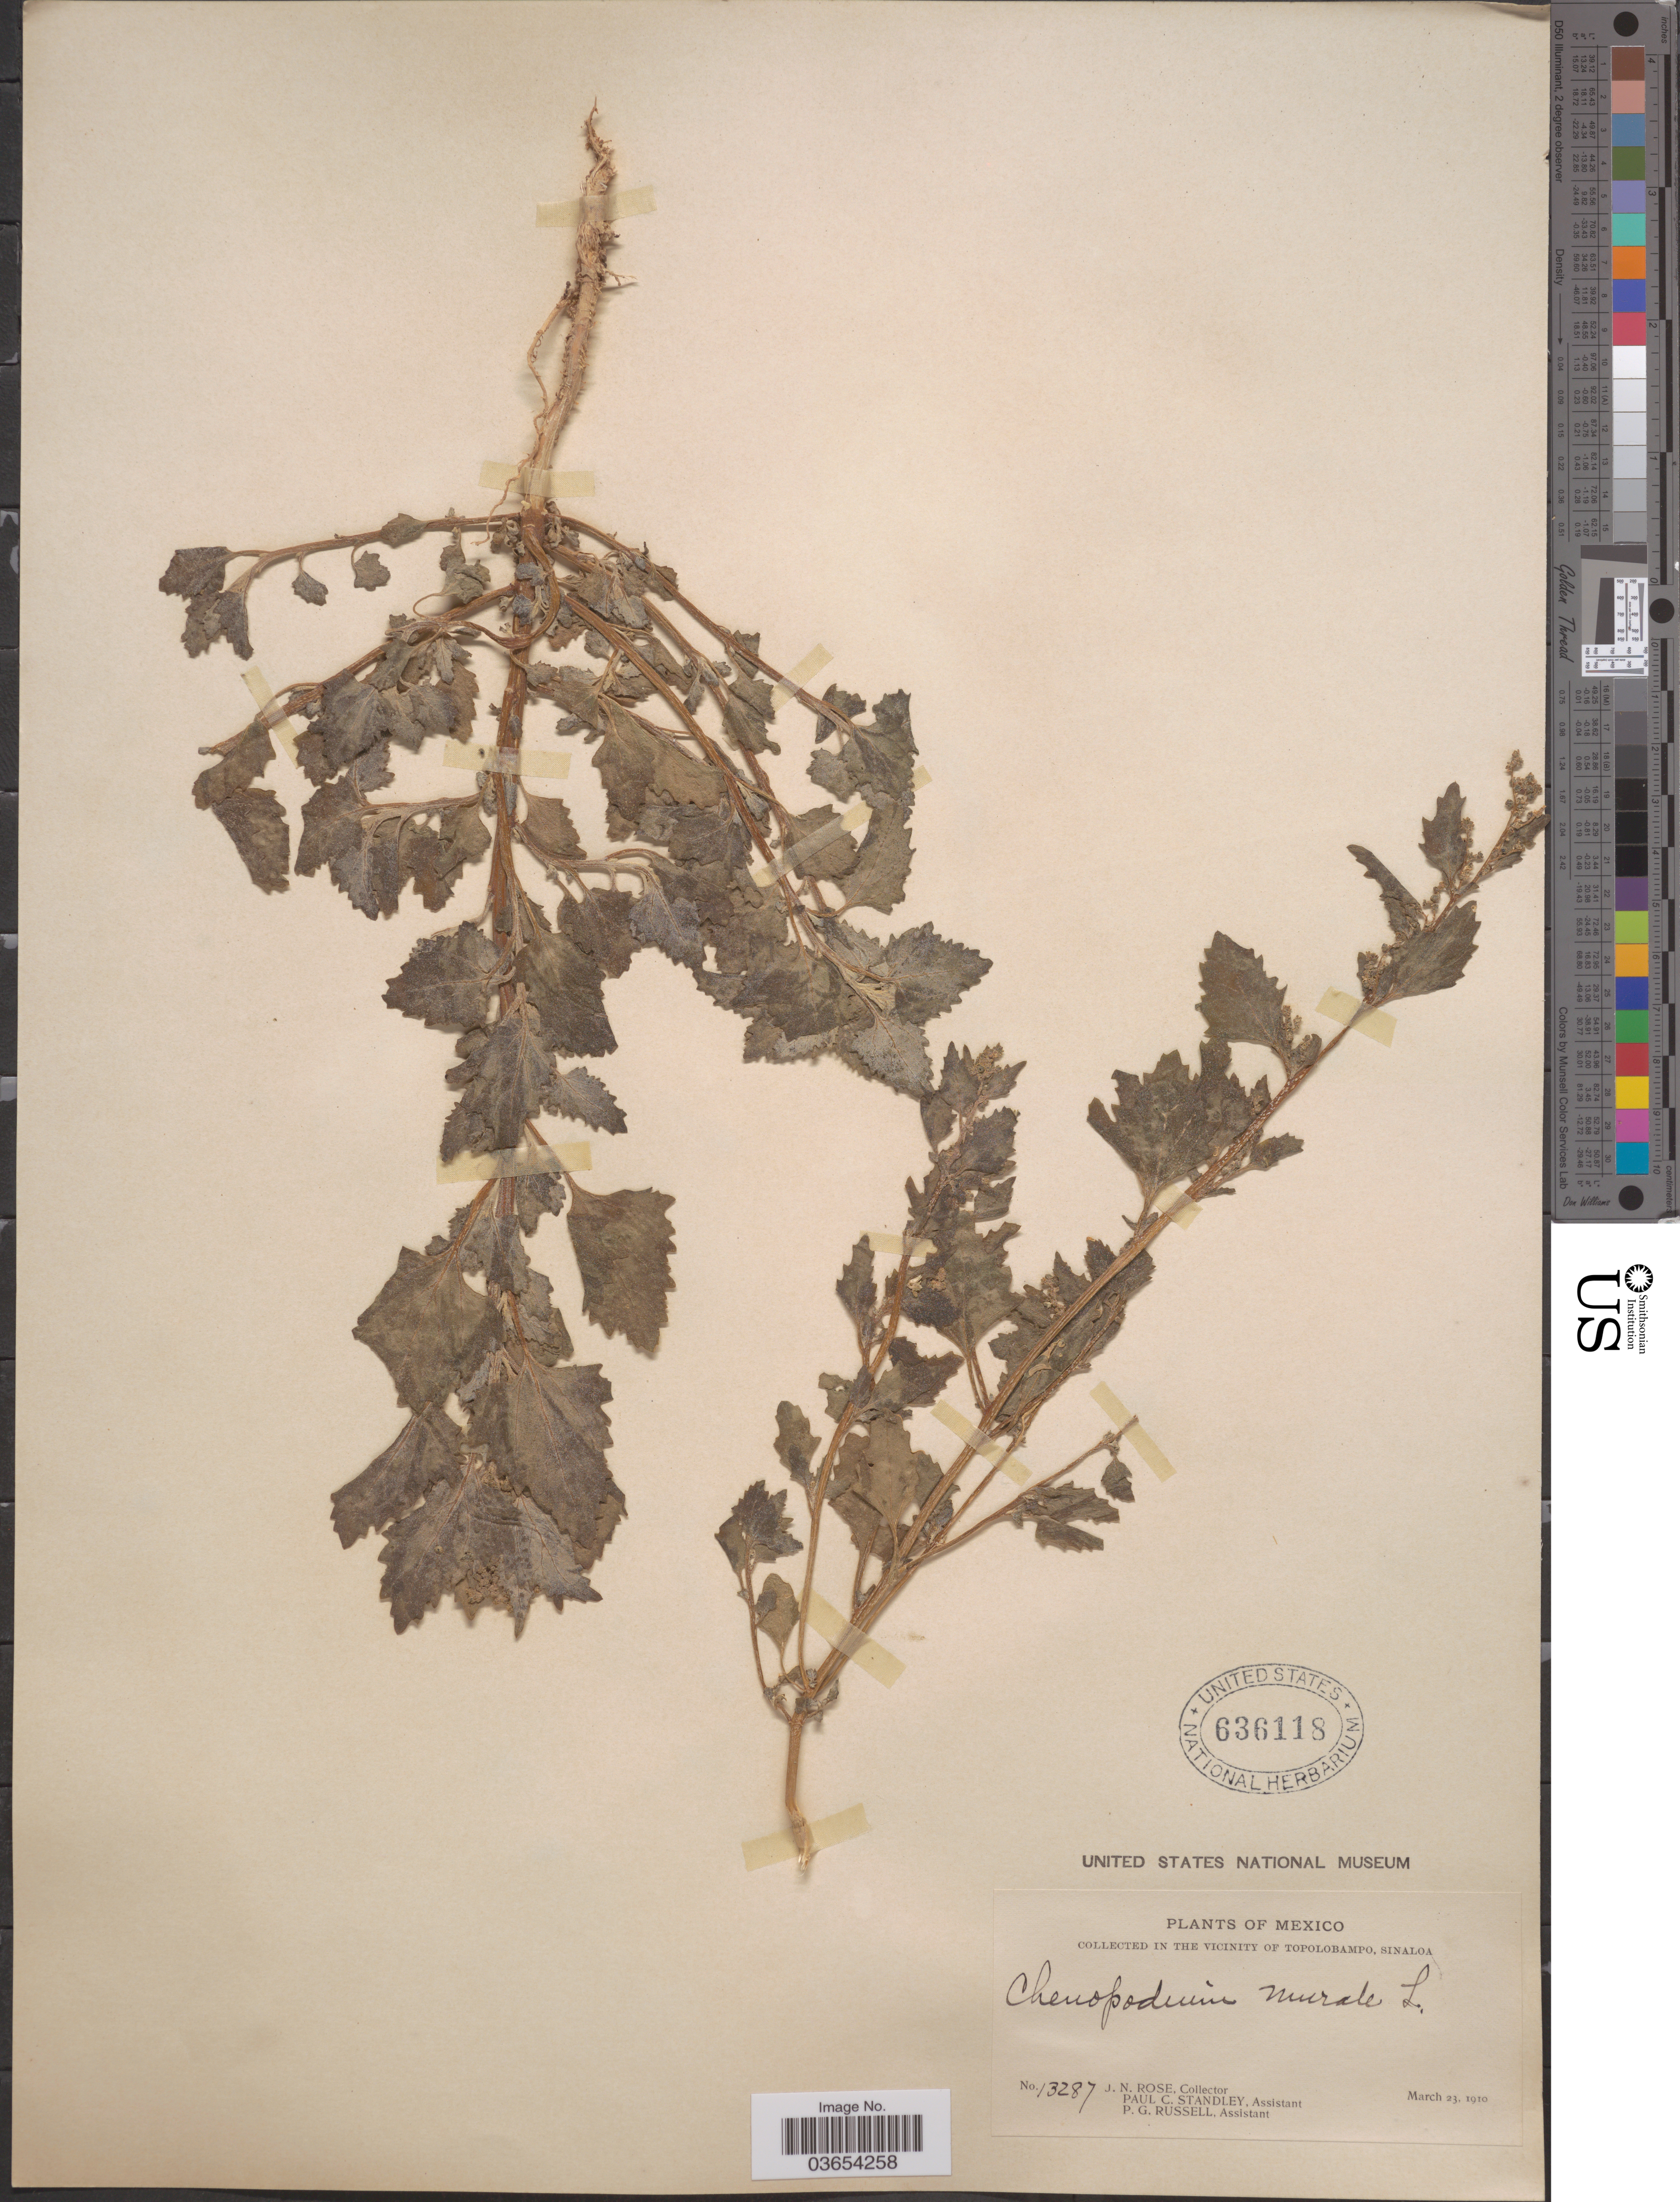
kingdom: Plantae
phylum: Tracheophyta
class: Magnoliopsida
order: Caryophyllales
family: Amaranthaceae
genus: Chenopodium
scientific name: Chenopodium murale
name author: L.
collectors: J. N. Rose, P. C. Standley & P. G. Russell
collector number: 13287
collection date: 1910-03-23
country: Mexico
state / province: Sinaloa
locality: In the vicinity of Topolobampo.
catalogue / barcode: US 636118